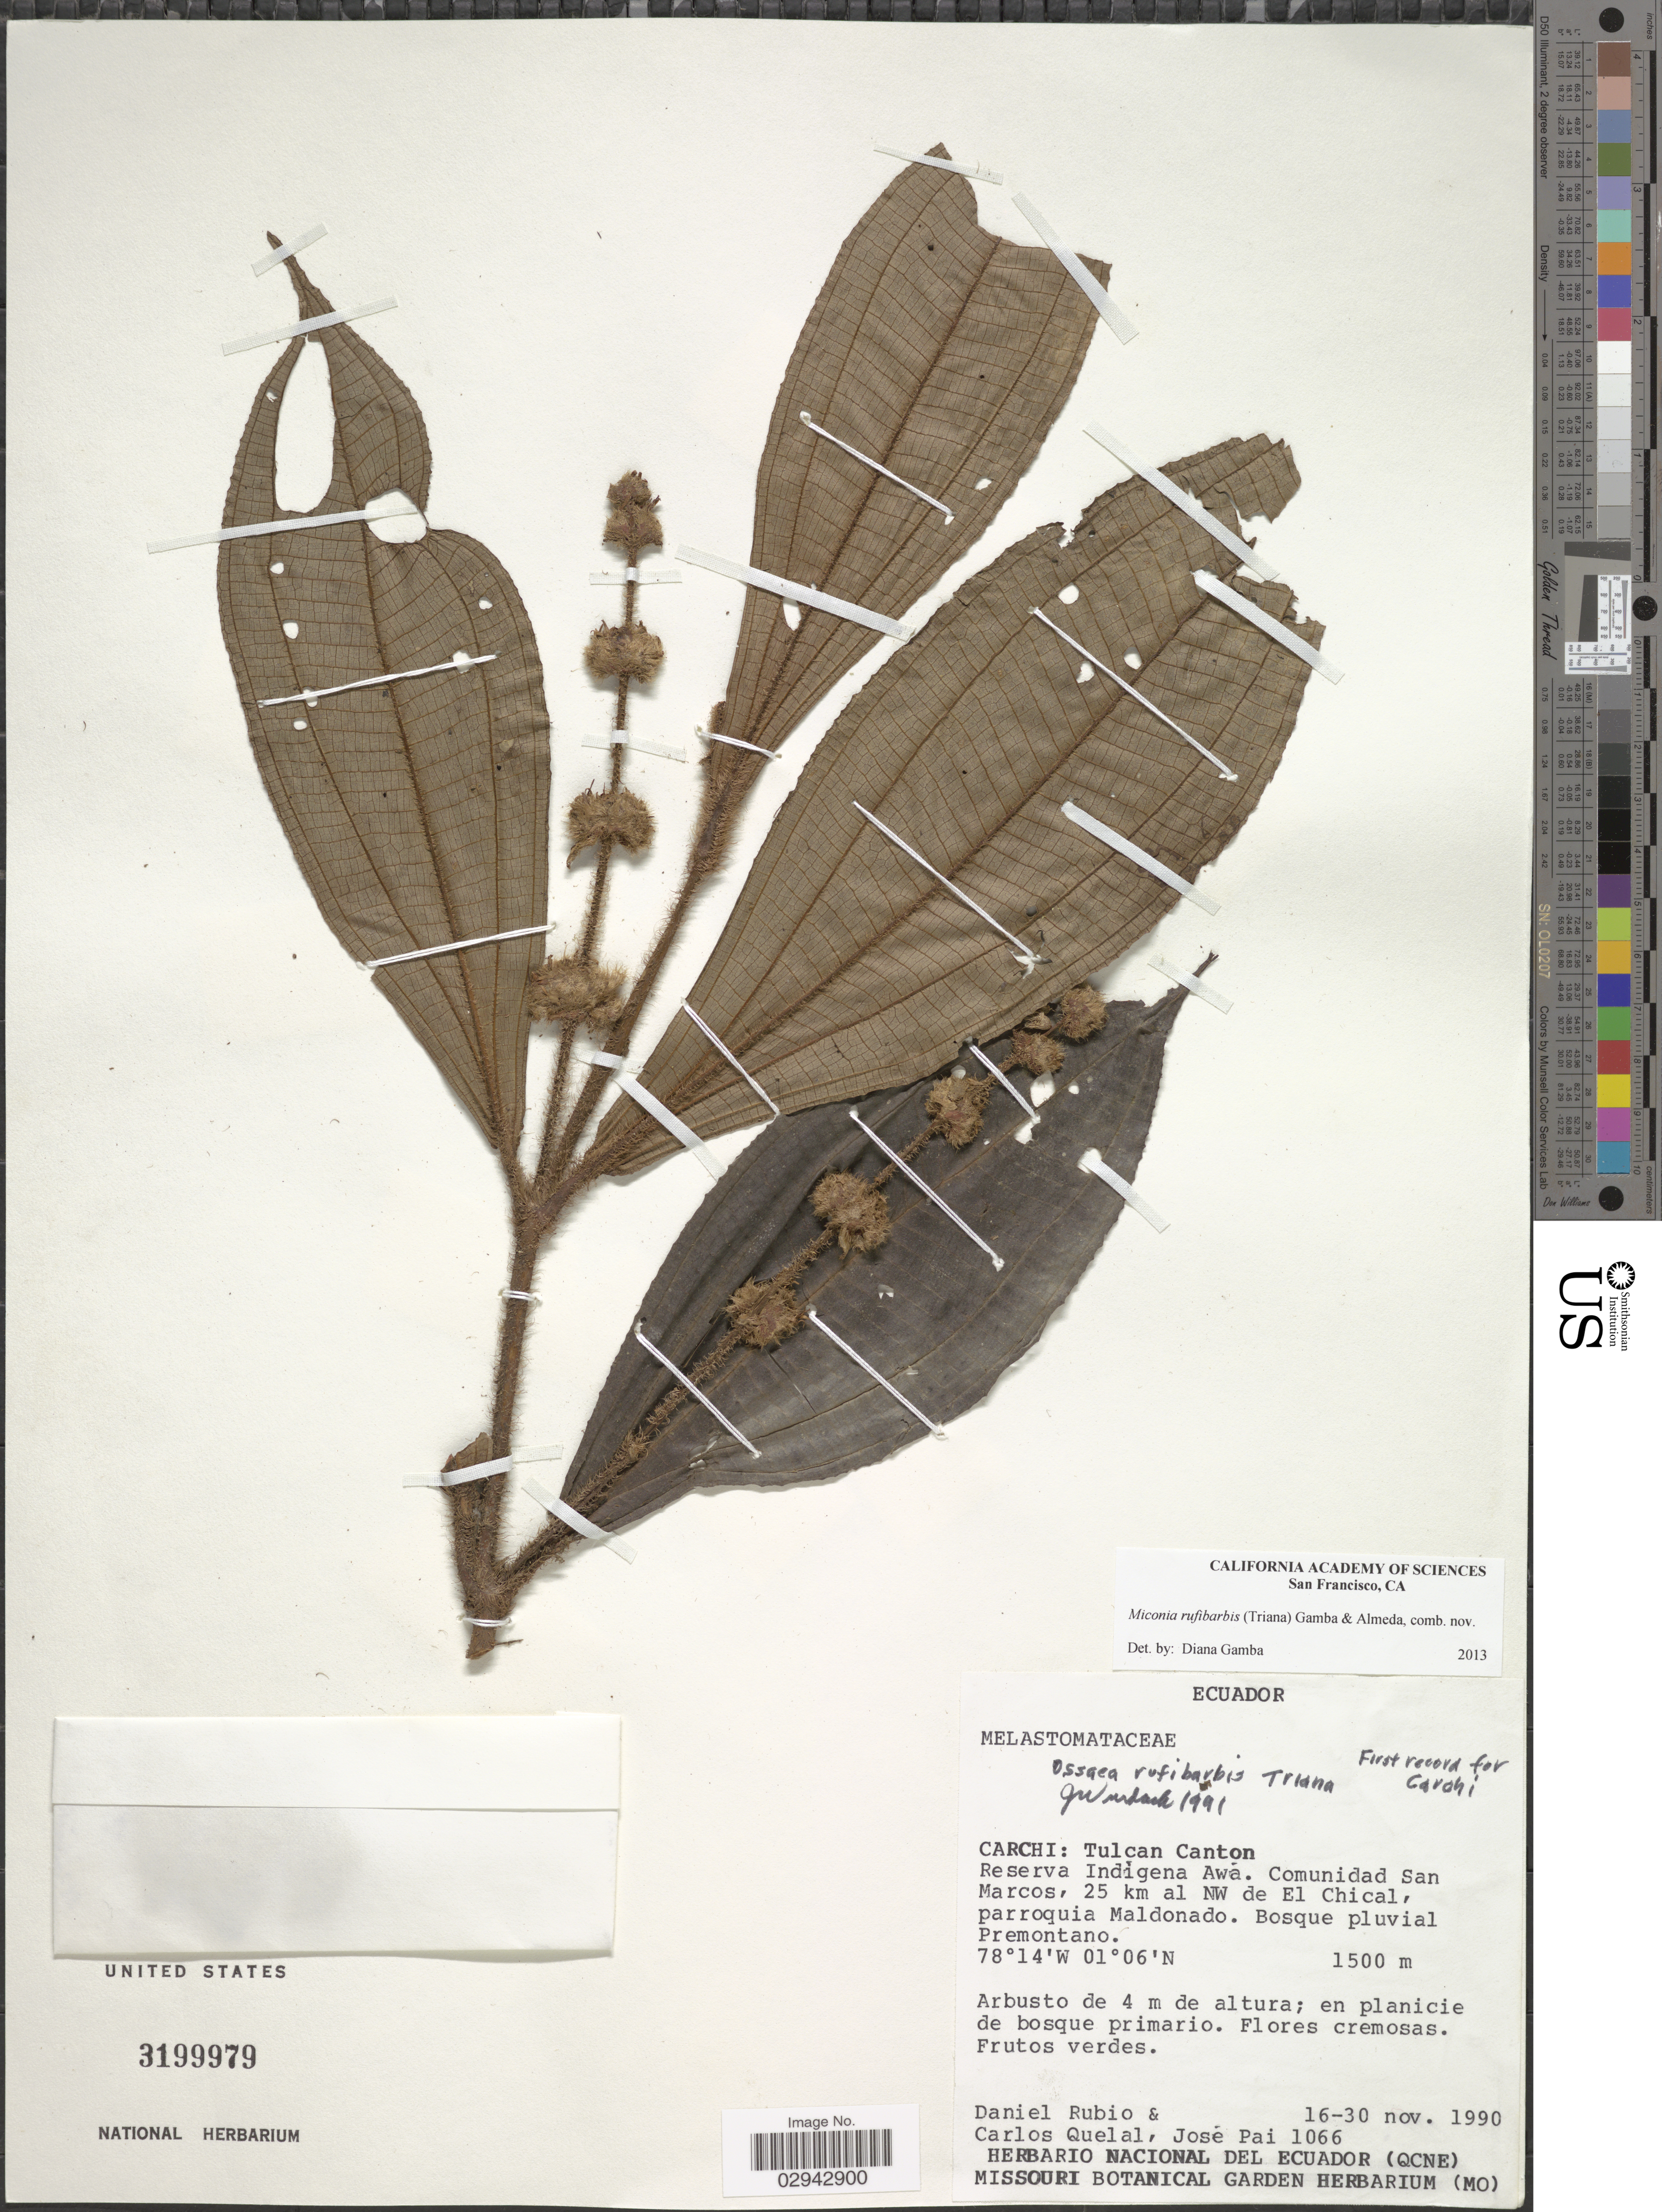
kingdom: Plantae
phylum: Tracheophyta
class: Magnoliopsida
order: Myrtales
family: Melastomataceae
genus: Miconia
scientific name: Miconia rufibarbis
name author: (Triana) Gamba & Almeda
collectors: D. Rubio, C. Quelal & J. Pai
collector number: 1066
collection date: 1990-11-16/1990-11-30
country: Ecuador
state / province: Carchi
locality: Tulcan Canton. Reserva Indigena Awá. Comunidad San Marcos, 25 km al NW de El Chical, parroquia Maldonado.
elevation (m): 1500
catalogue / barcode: US 3199979